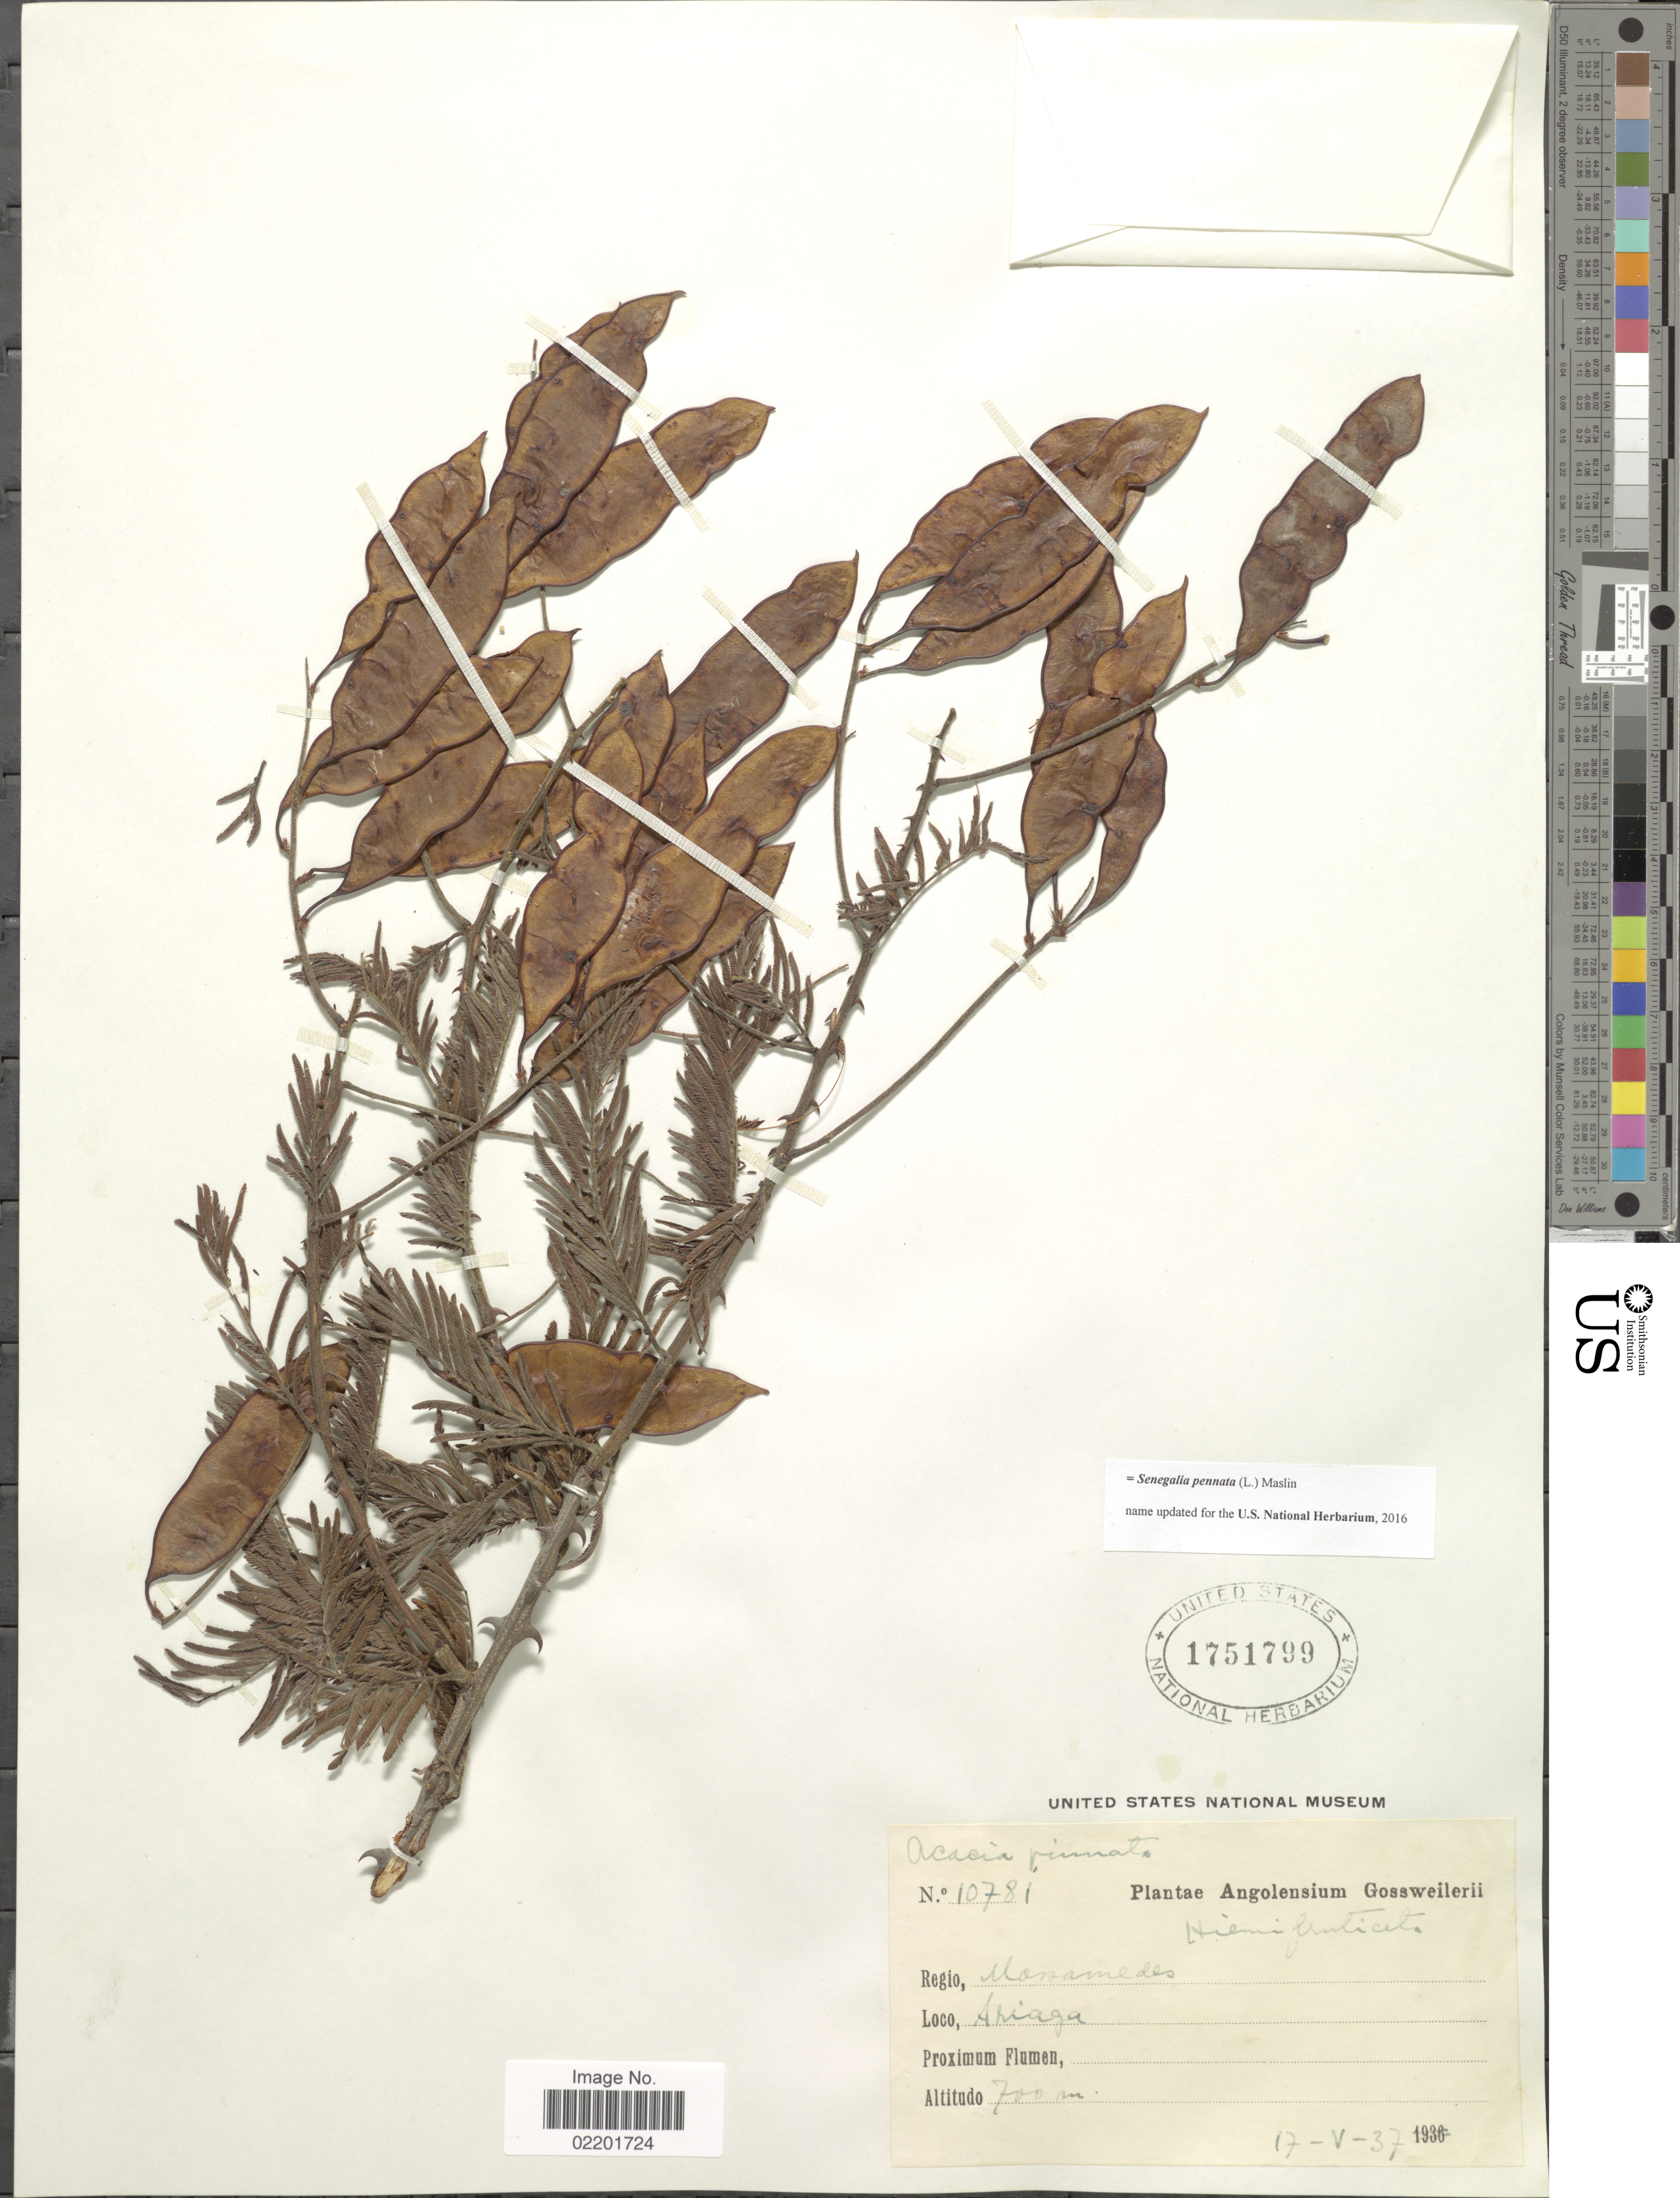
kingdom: Plantae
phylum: Tracheophyta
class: Magnoliopsida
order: Fabales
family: Fabaceae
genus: Senegalia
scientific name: Senegalia pennata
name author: (L.) Maslin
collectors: -. Gossweiler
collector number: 10781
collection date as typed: Transcribed d/m/y: 17/5/37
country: Angola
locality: Mossamedes, Ariaga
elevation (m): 700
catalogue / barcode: US 1751799